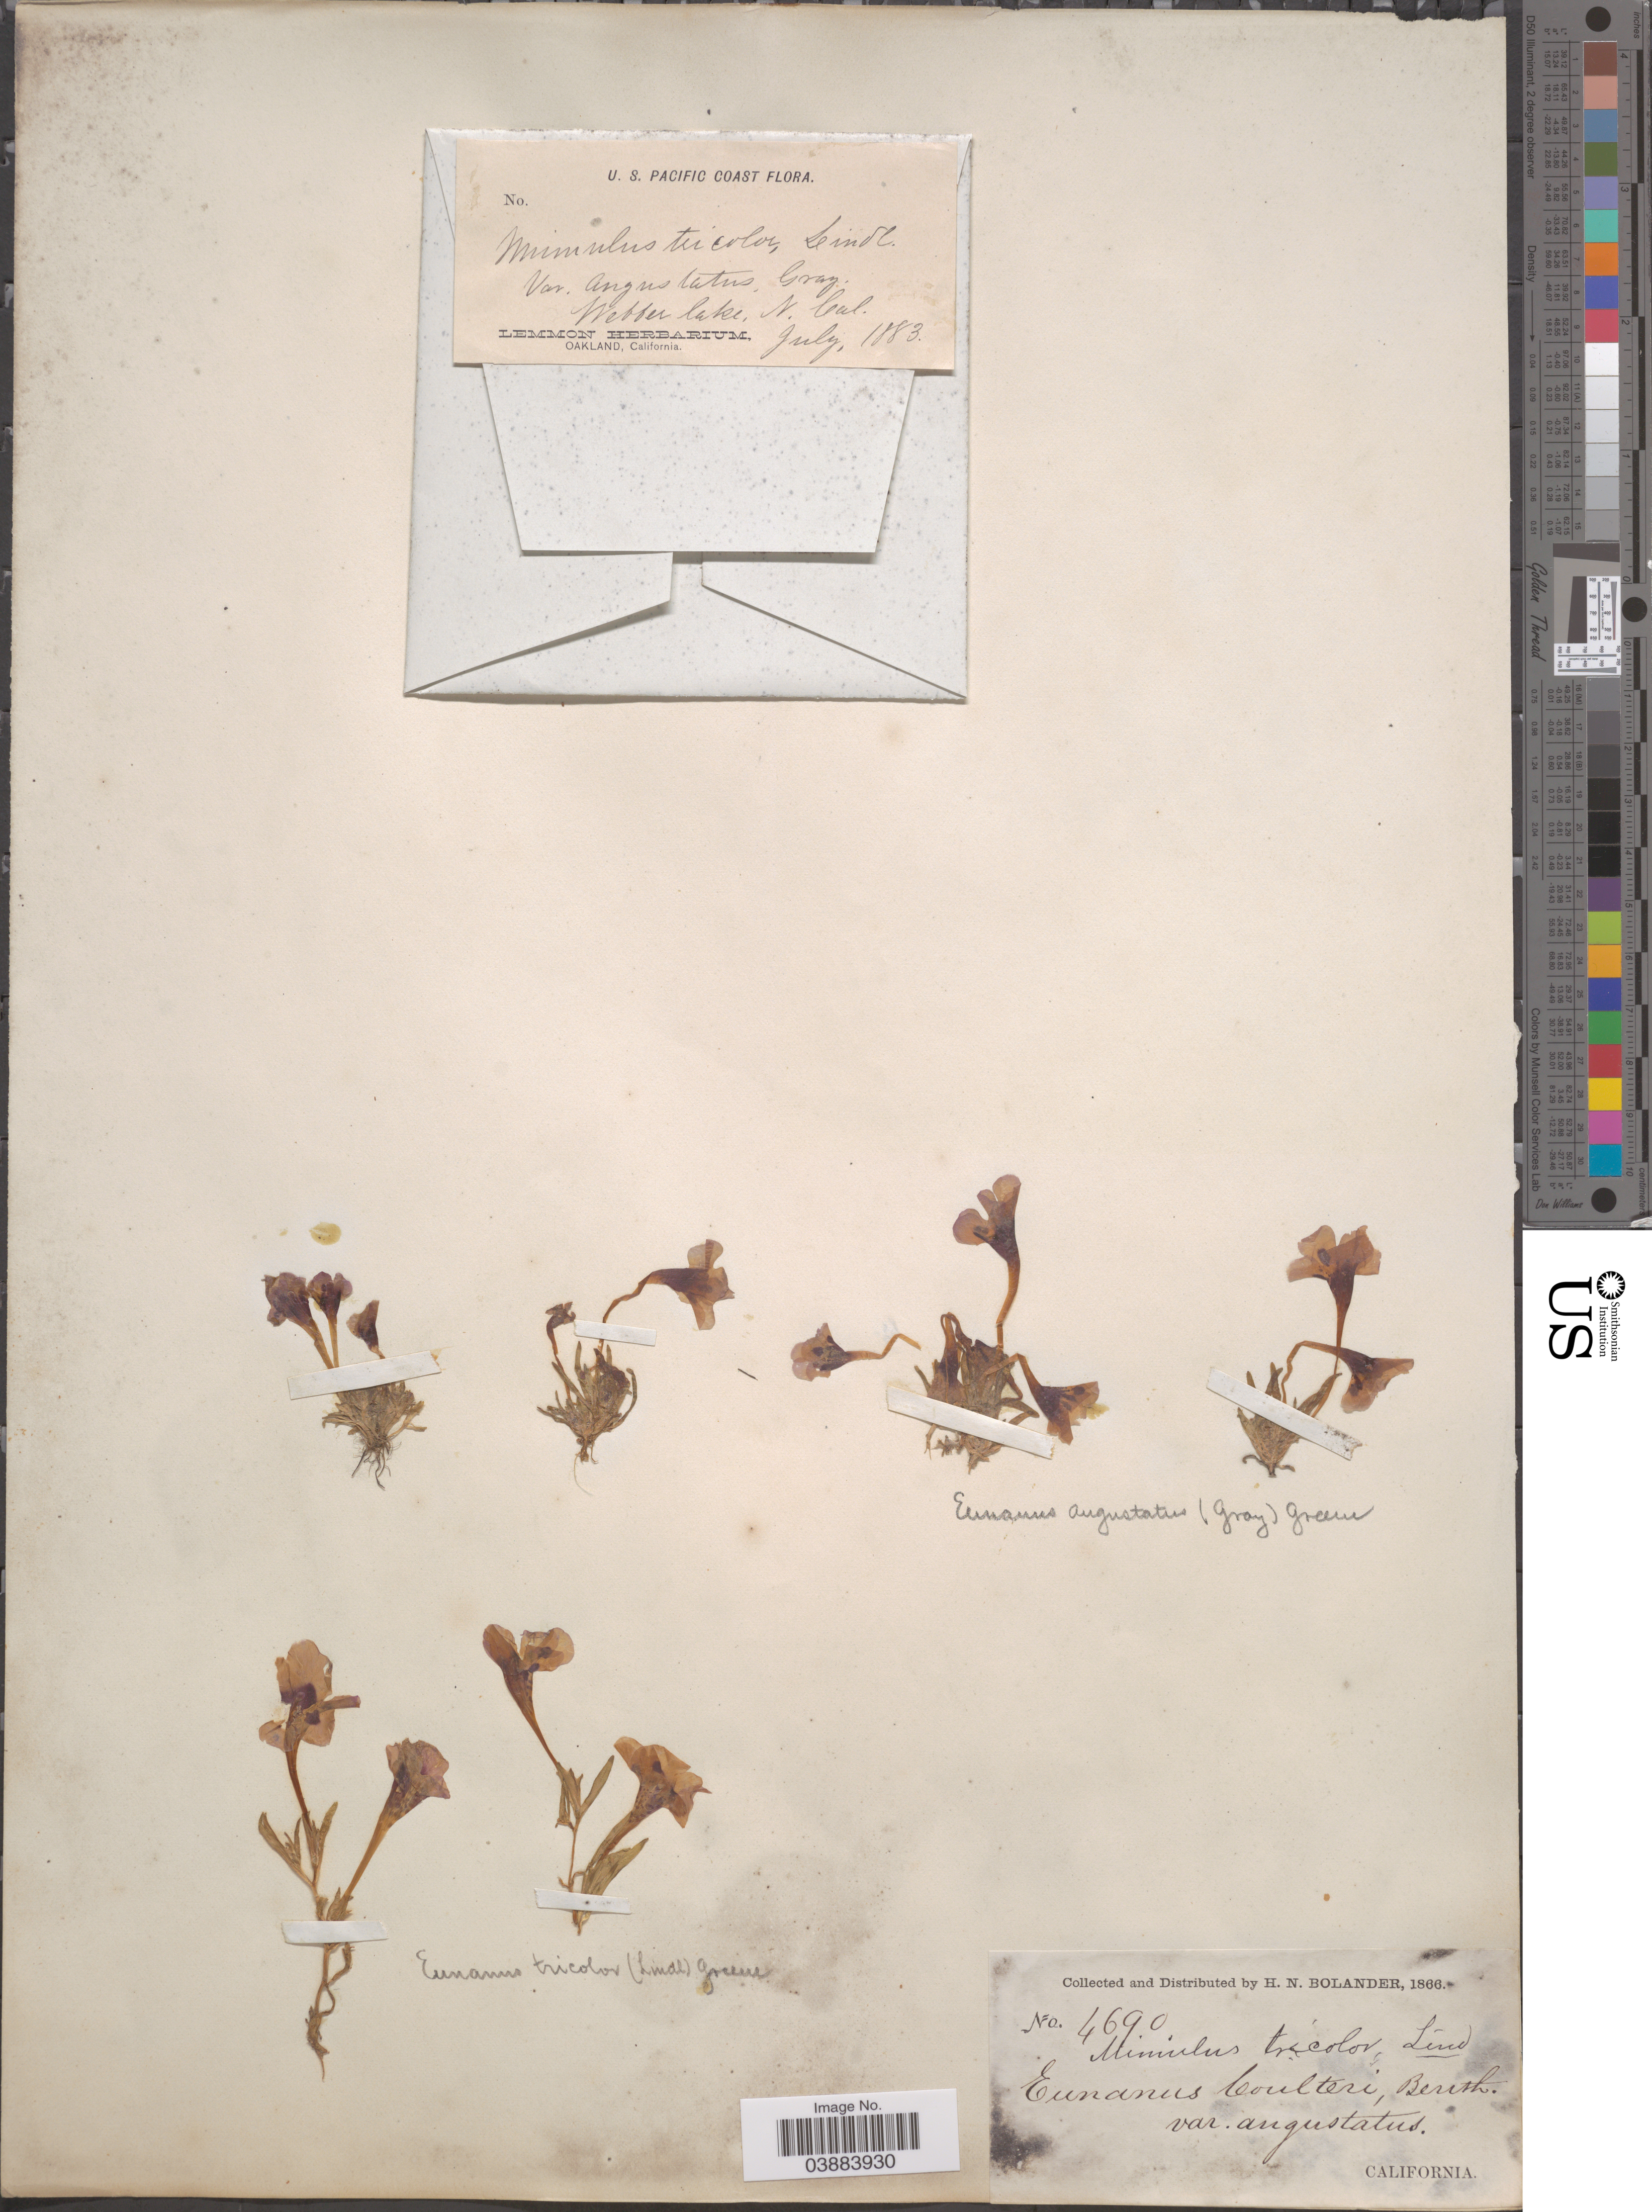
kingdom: Plantae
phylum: Tracheophyta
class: Magnoliopsida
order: Lamiales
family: Phrymaceae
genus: Eunanus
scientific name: Eunanus angustatus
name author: Greene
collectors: H. Bolander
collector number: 4690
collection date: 1866/1883-07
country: United States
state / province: California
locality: U. S. Pacific Coast. Webber lake, N. Cal.